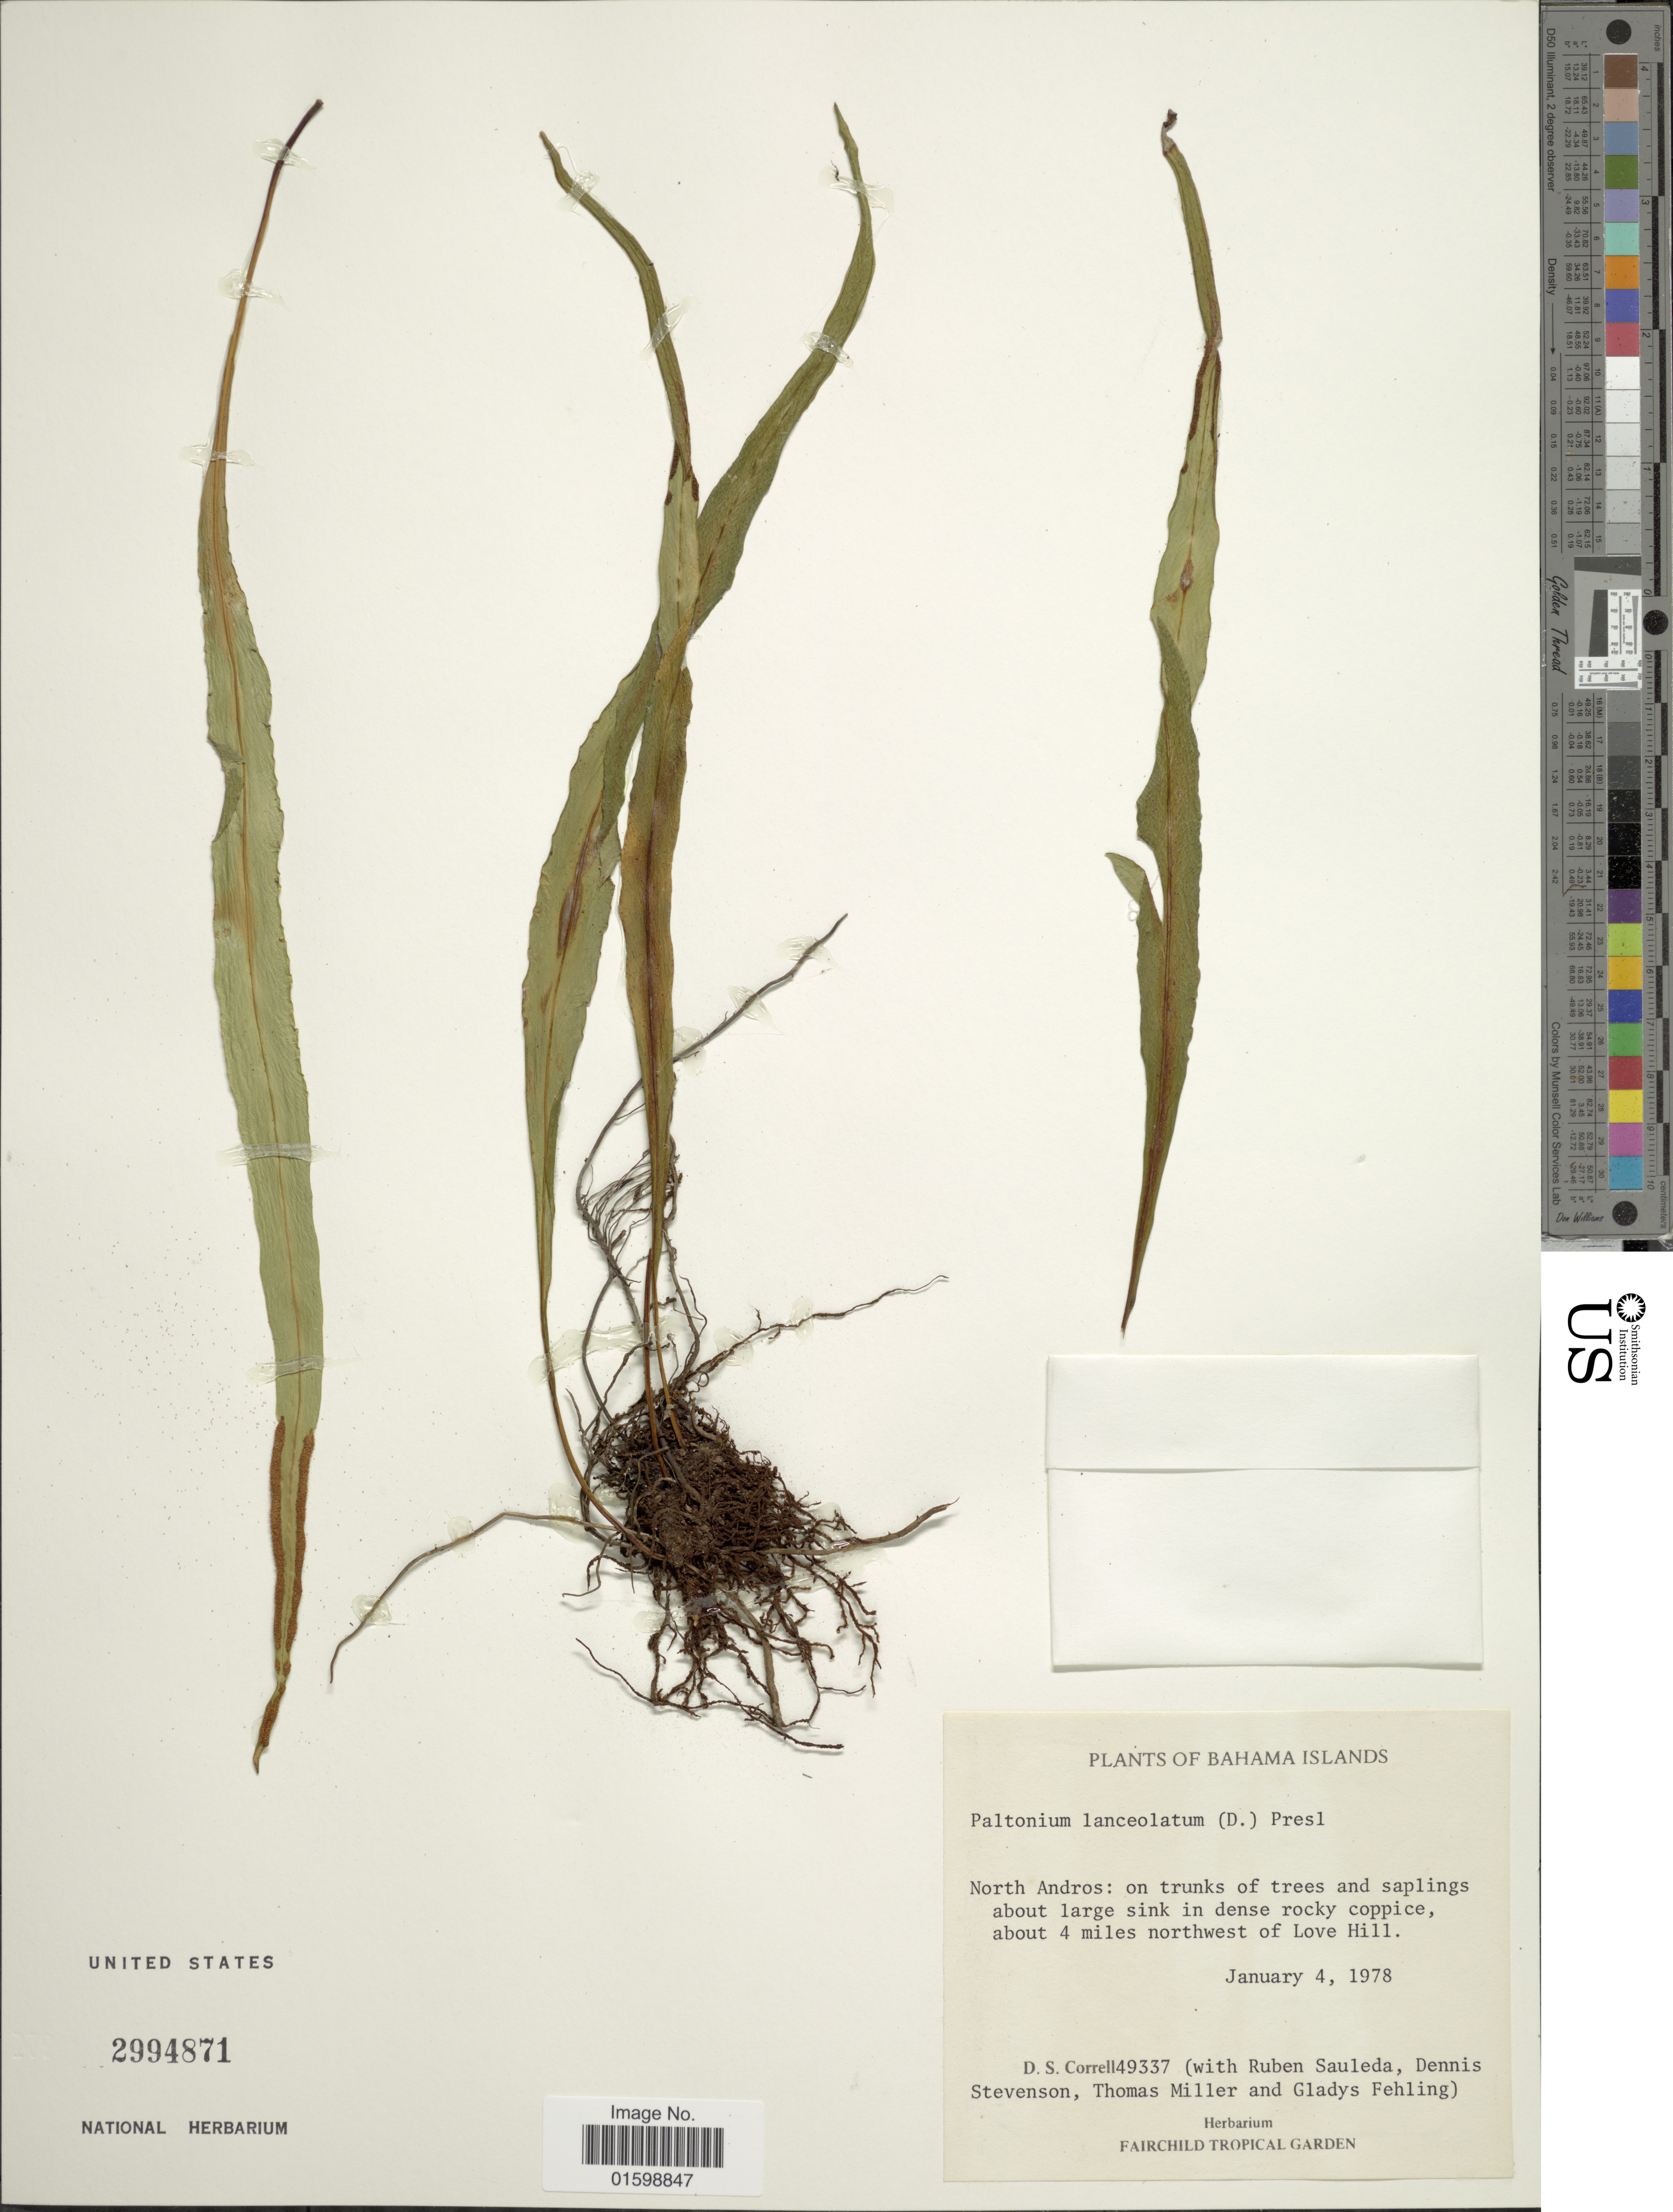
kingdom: Plantae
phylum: Tracheophyta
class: Polypodiopsida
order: Polypodiales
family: Polypodiaceae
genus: Pleopeltis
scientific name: Pleopeltis marginata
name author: A.R. Sm. & Tejero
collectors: D. S. Correll, R. Sauleda, D. Stevenson, T. Miller & et al.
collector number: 49337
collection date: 1978-01-04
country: Bahamas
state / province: North Andros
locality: Bahama Islands, on trunks of trees and saplings about large sink in dense rocky coppice, about 4 miles northwest of Love Hill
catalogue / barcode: US 2994871